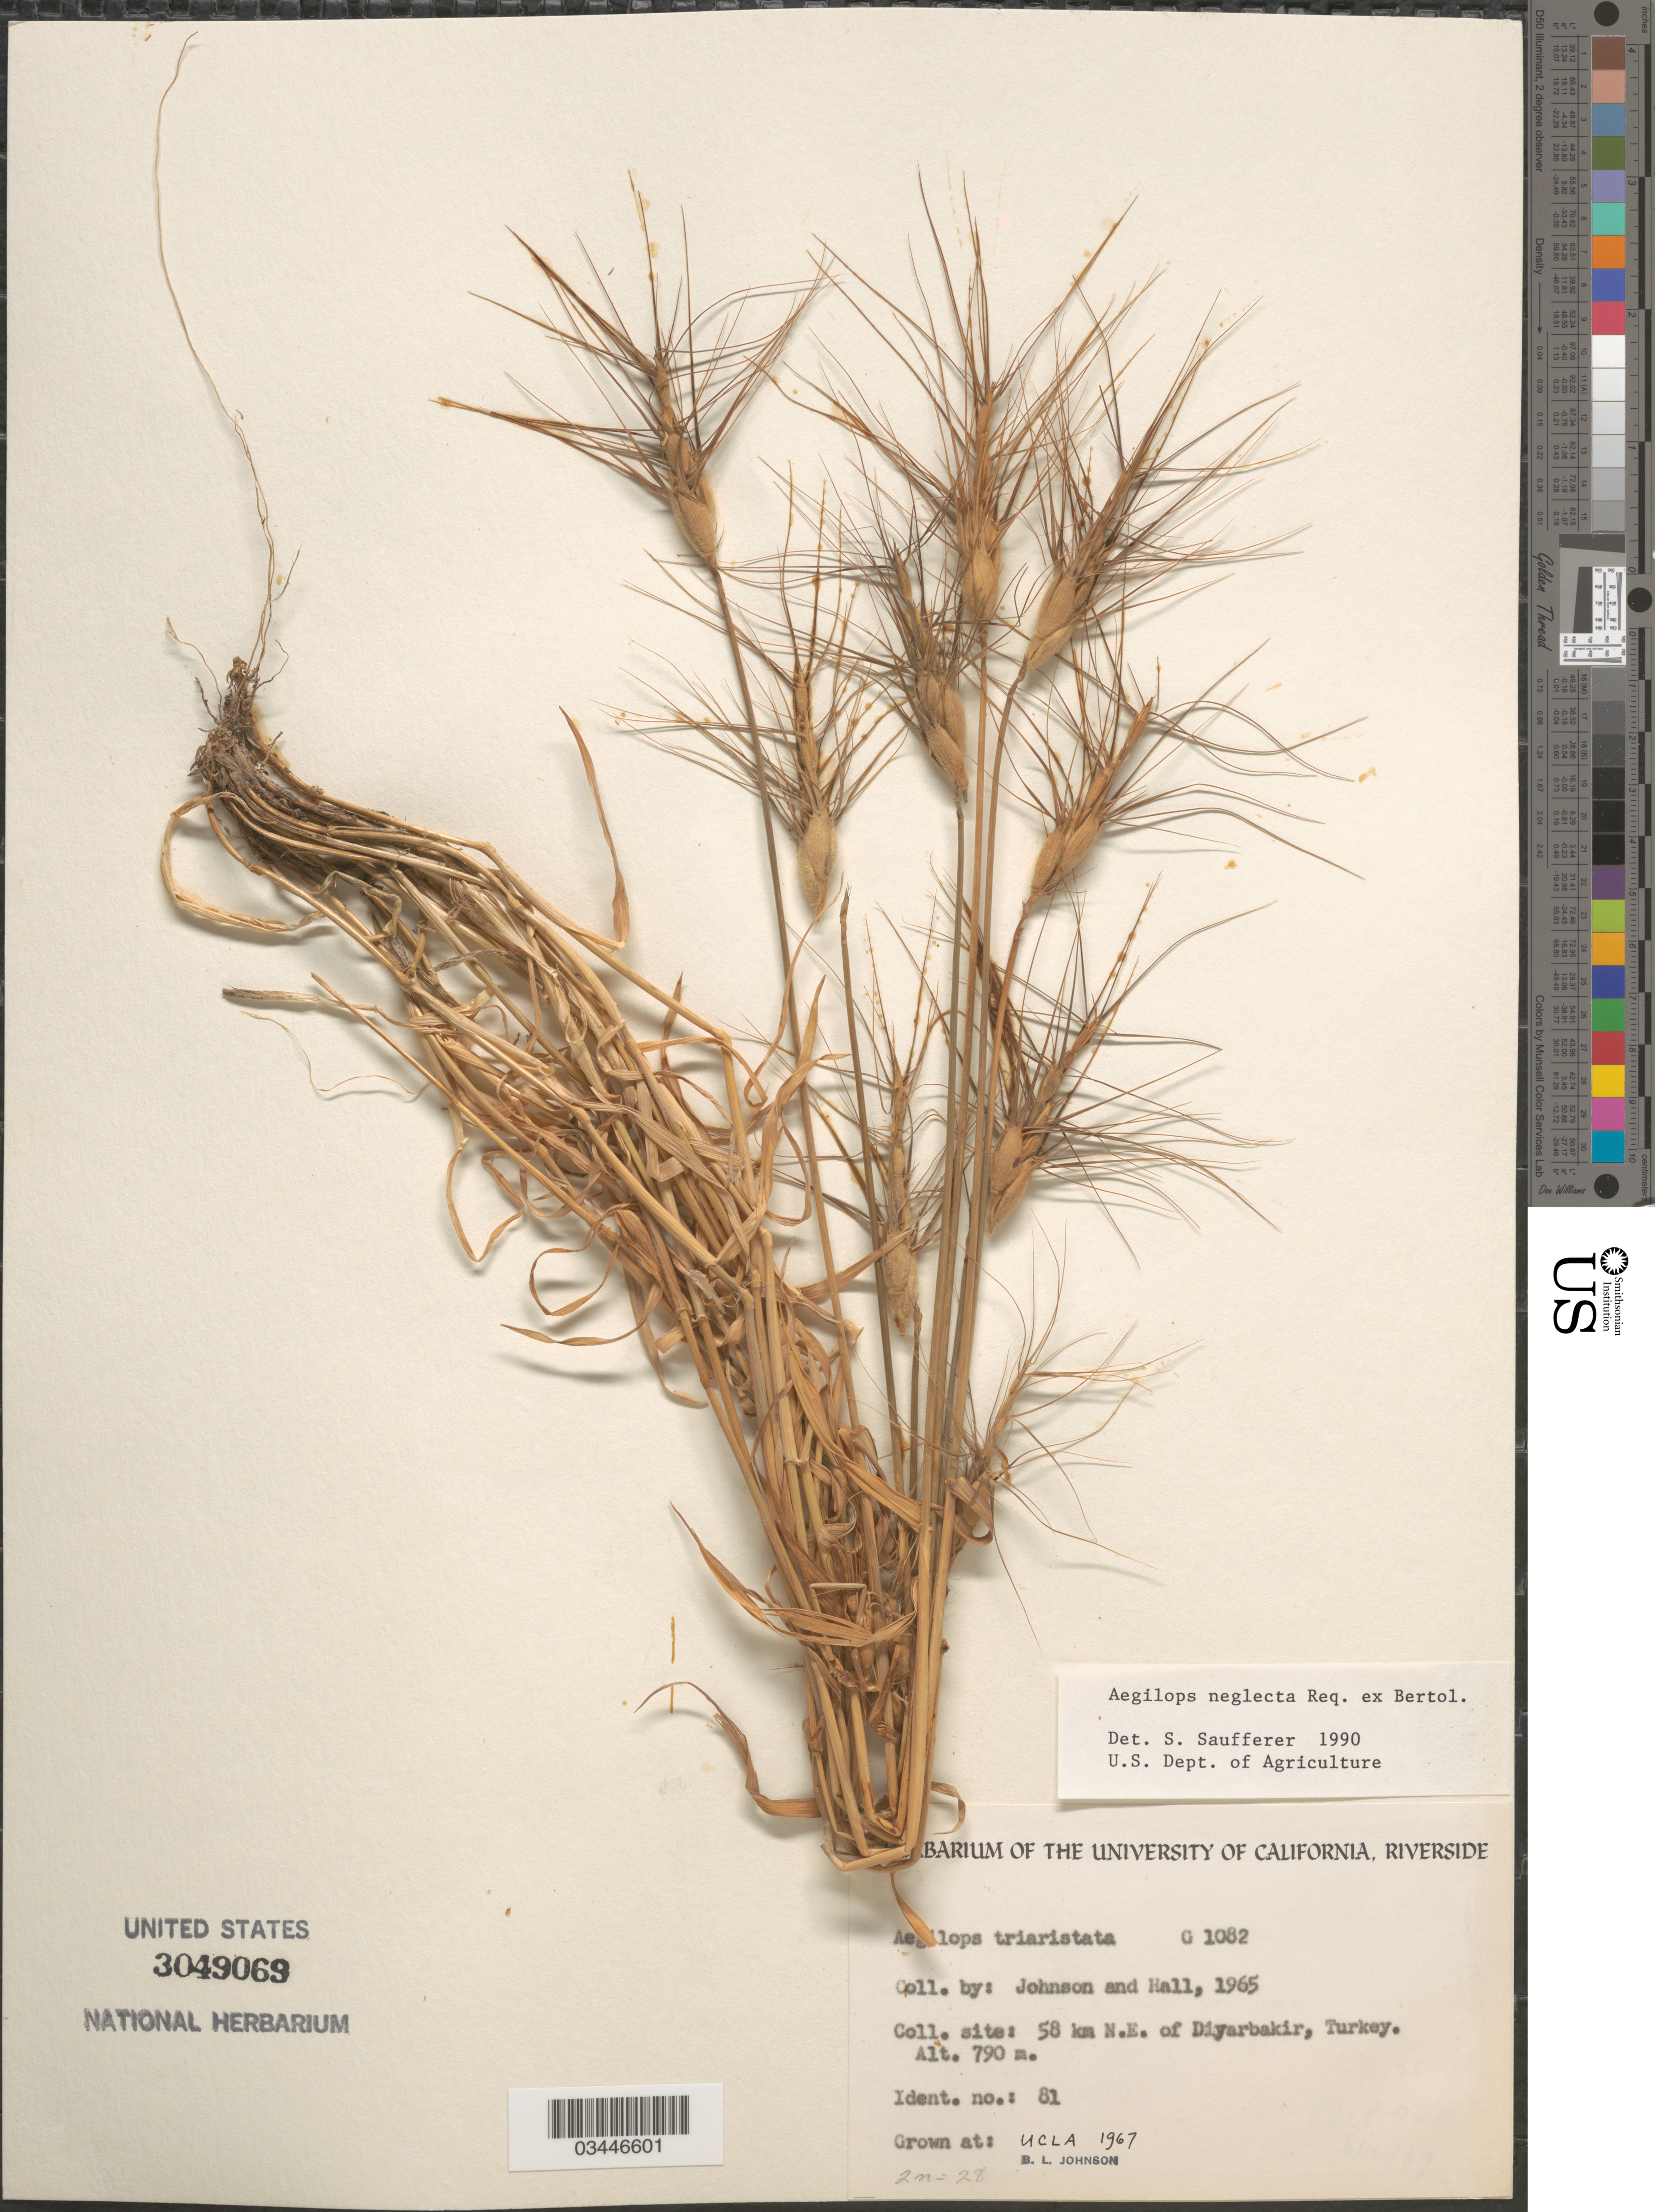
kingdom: Plantae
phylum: Tracheophyta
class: Liliopsida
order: Poales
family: Poaceae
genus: Aegilops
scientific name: Aegilops neglecta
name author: Req. ex Bertol.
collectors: B. Johnson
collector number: G1082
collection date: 1967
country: United States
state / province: California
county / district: Los Angeles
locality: UCLA.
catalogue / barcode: US 3049069